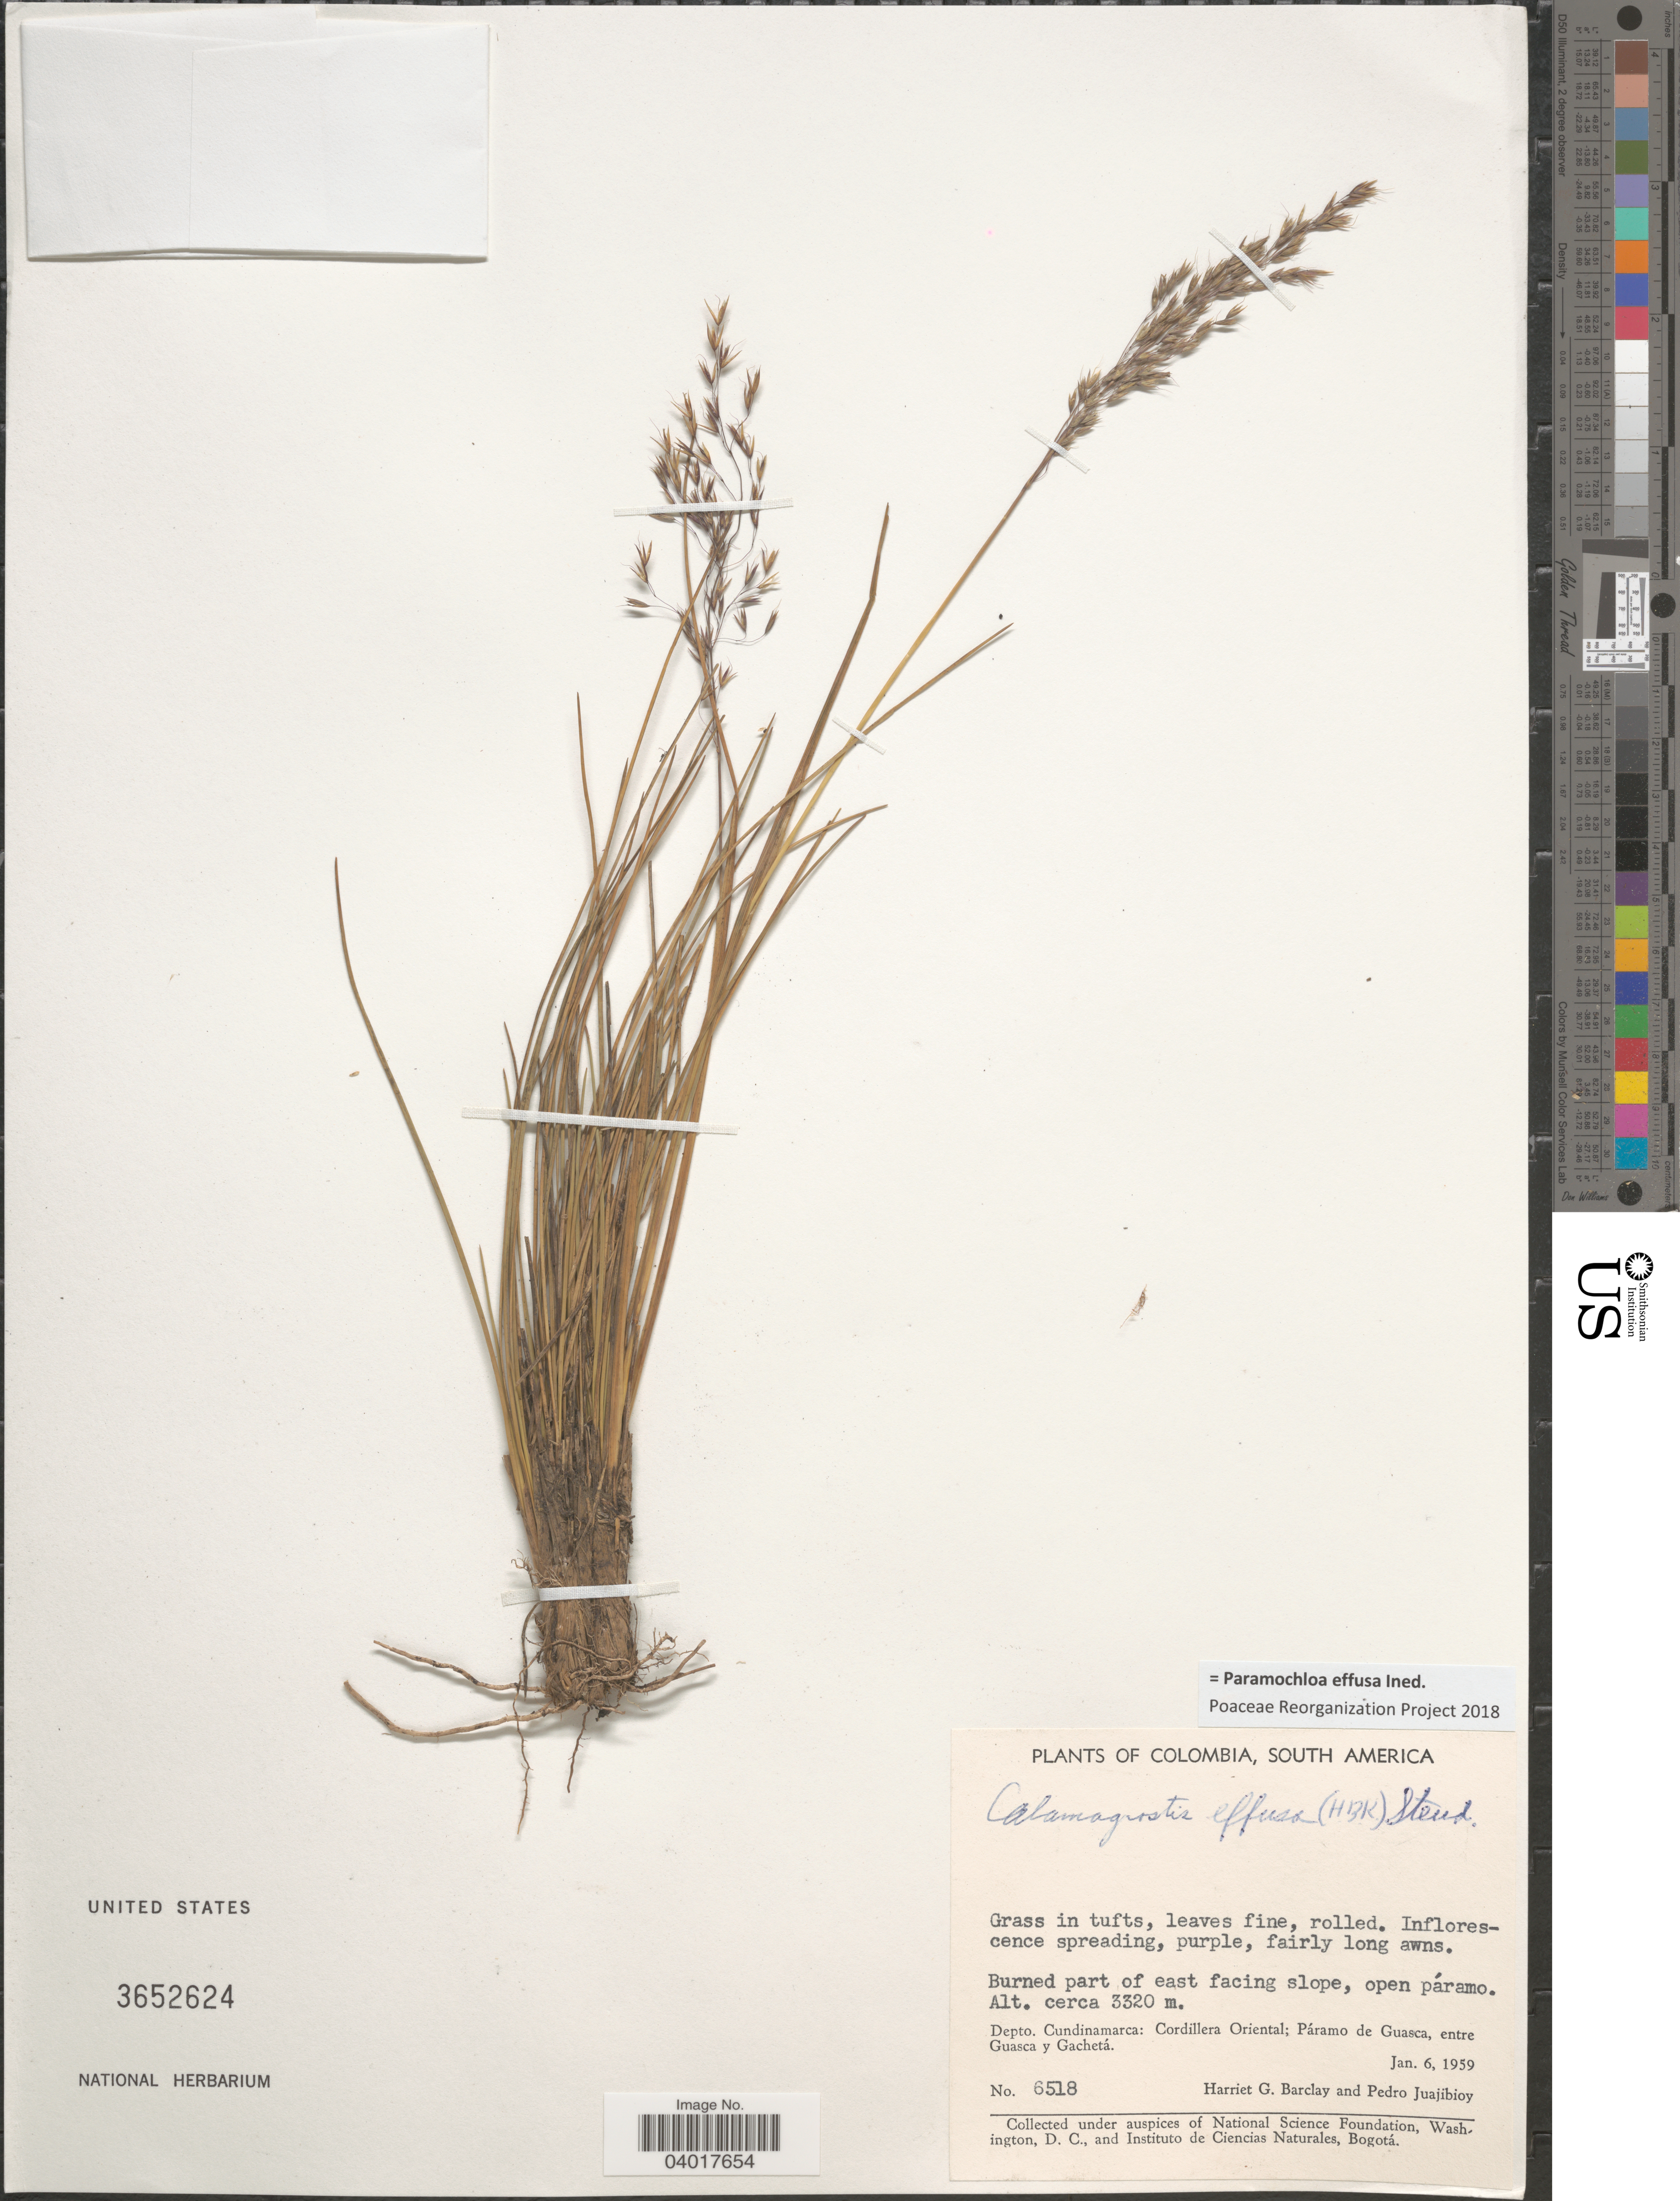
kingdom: Plantae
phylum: Tracheophyta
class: Liliopsida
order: Poales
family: Poaceae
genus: Paramochloa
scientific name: Paramochloa effusa ined.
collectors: H. G. Barclay & P. Juajibioy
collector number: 6518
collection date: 1959-01-06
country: Colombia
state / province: Cundinamarca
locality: Burned part of east facing slope. Depto. Cundinamarca, Cordillera Oriental: Páramo de Guasca, entre Guasca y Gachetá.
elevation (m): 3320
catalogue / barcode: US 3652624